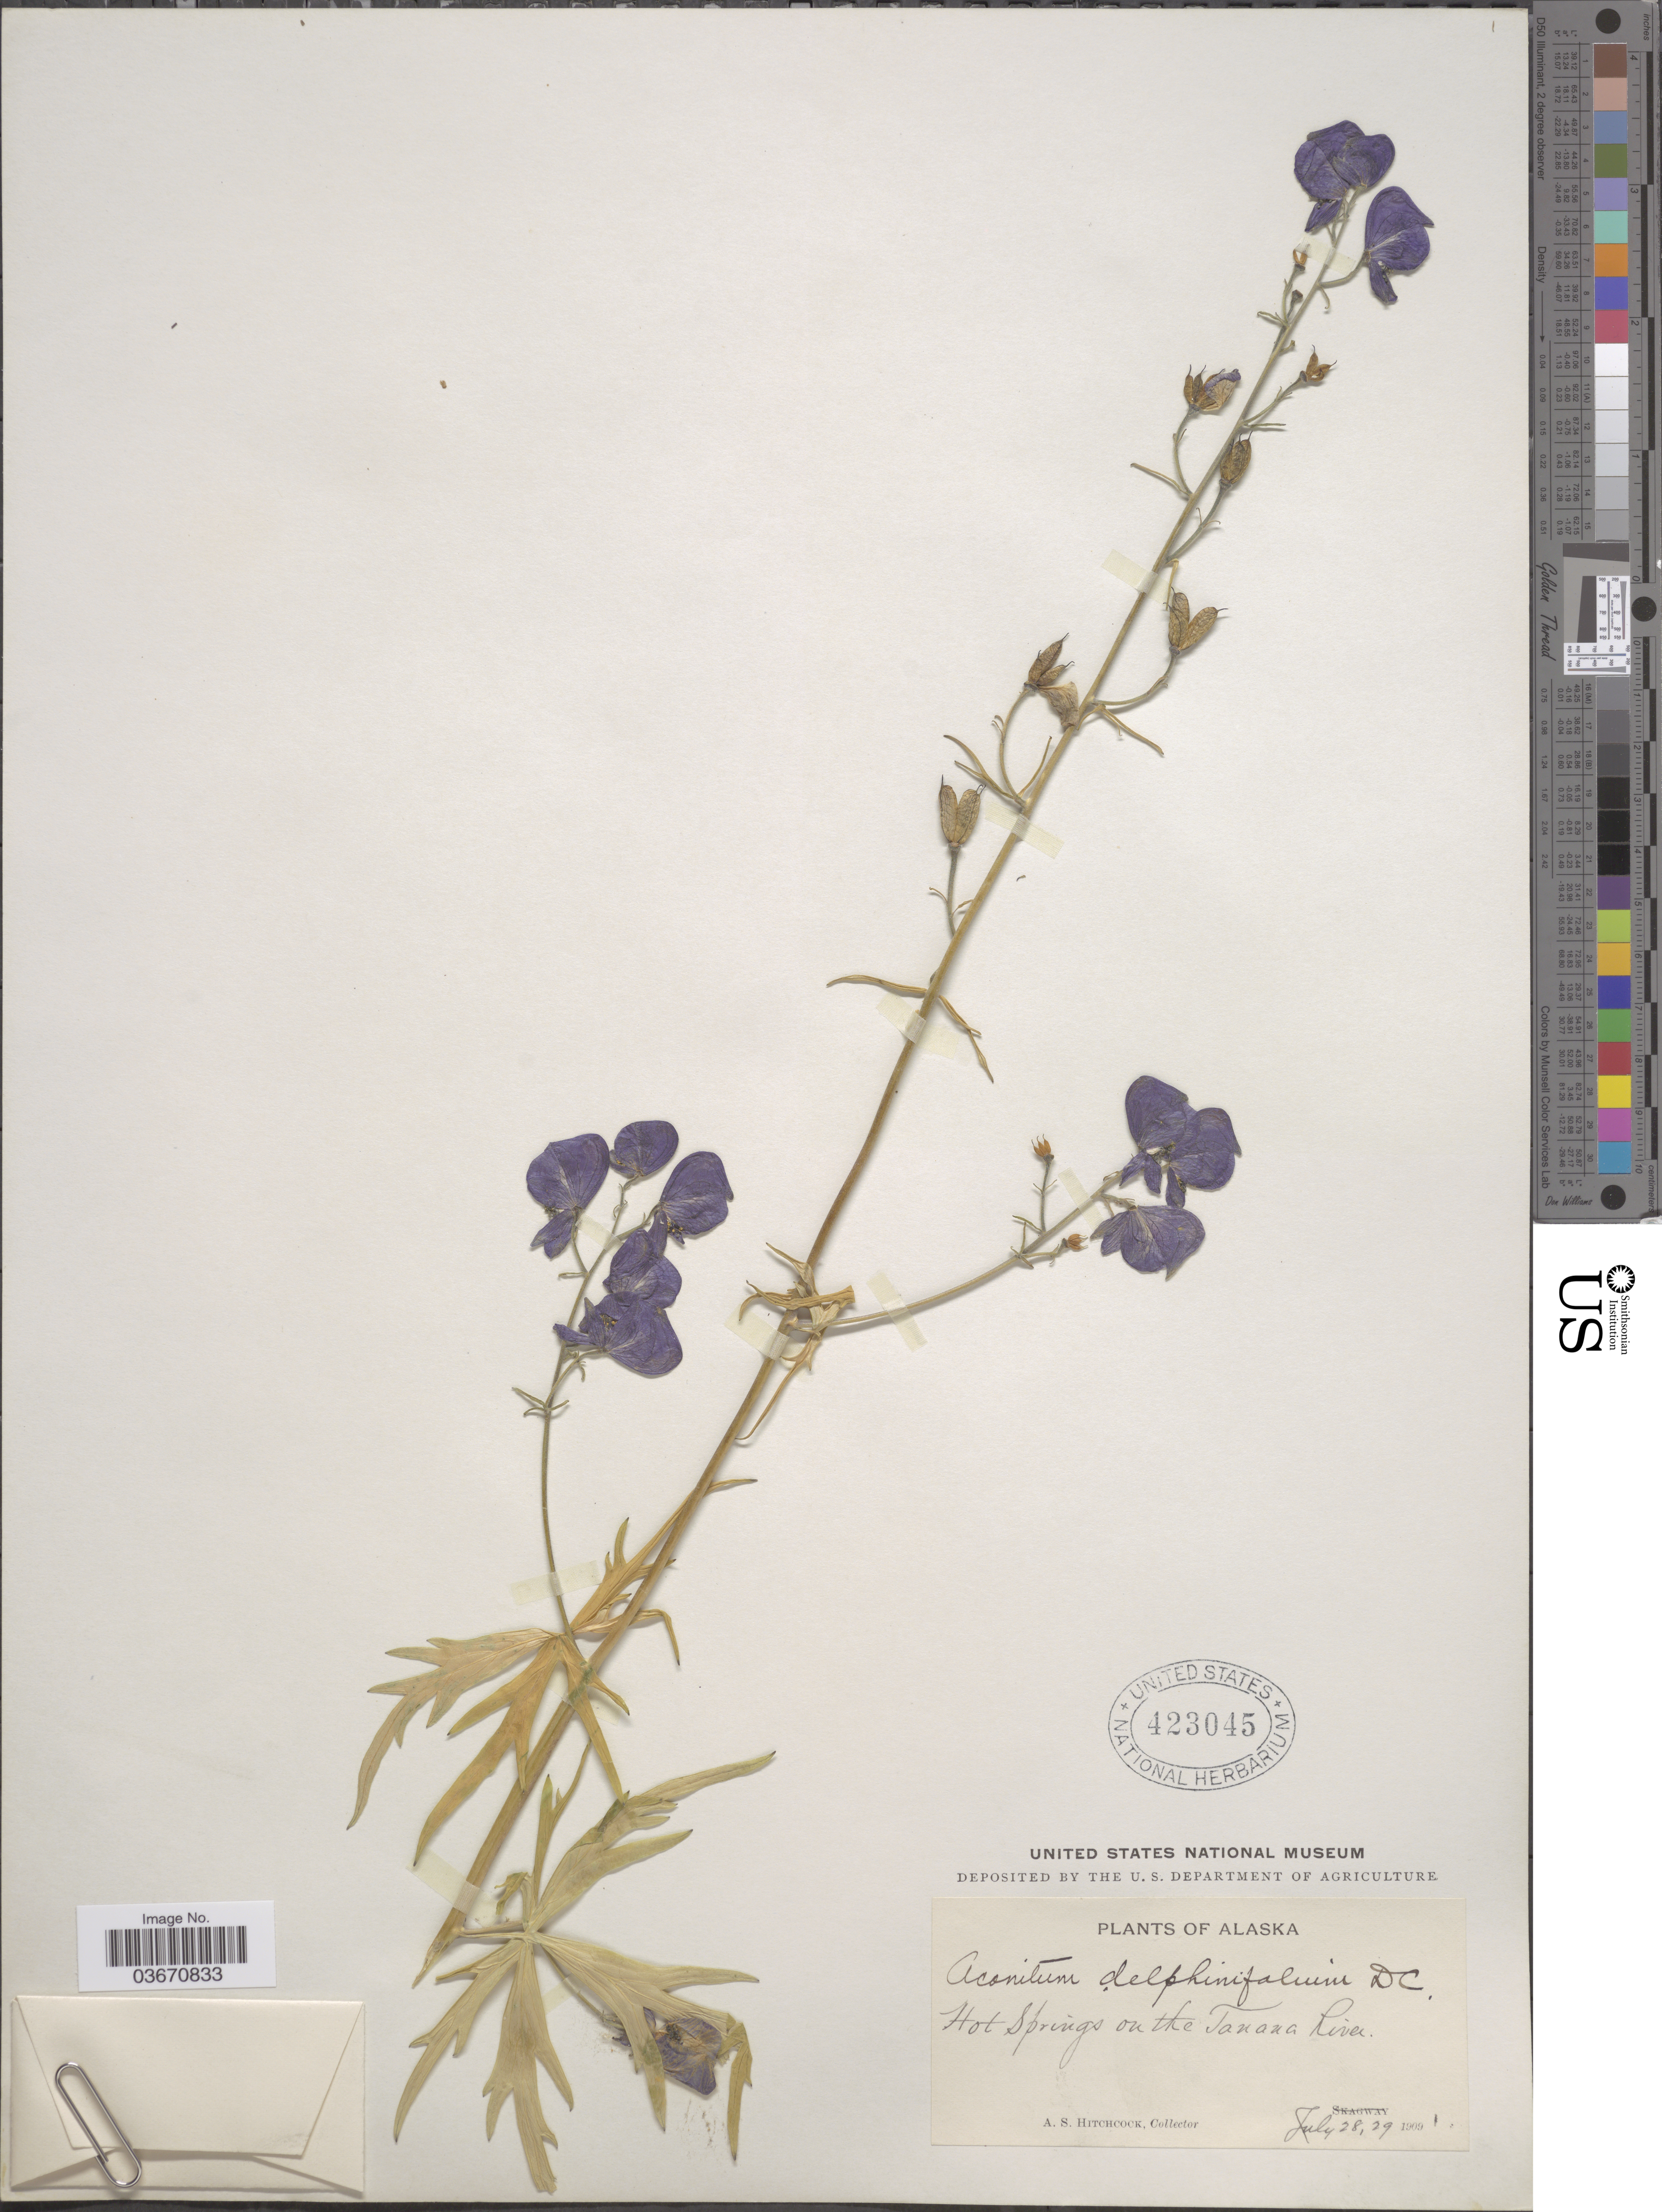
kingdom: Plantae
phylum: Tracheophyta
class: Magnoliopsida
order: Ranunculales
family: Ranunculaceae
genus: Aconitum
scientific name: Aconitum delphinifolium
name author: DC.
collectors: A. S. Hitchcock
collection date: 1909-07-28/1909-07-29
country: United States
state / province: Alaska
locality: Hot Springs on the Tanana River.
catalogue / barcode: US 423045